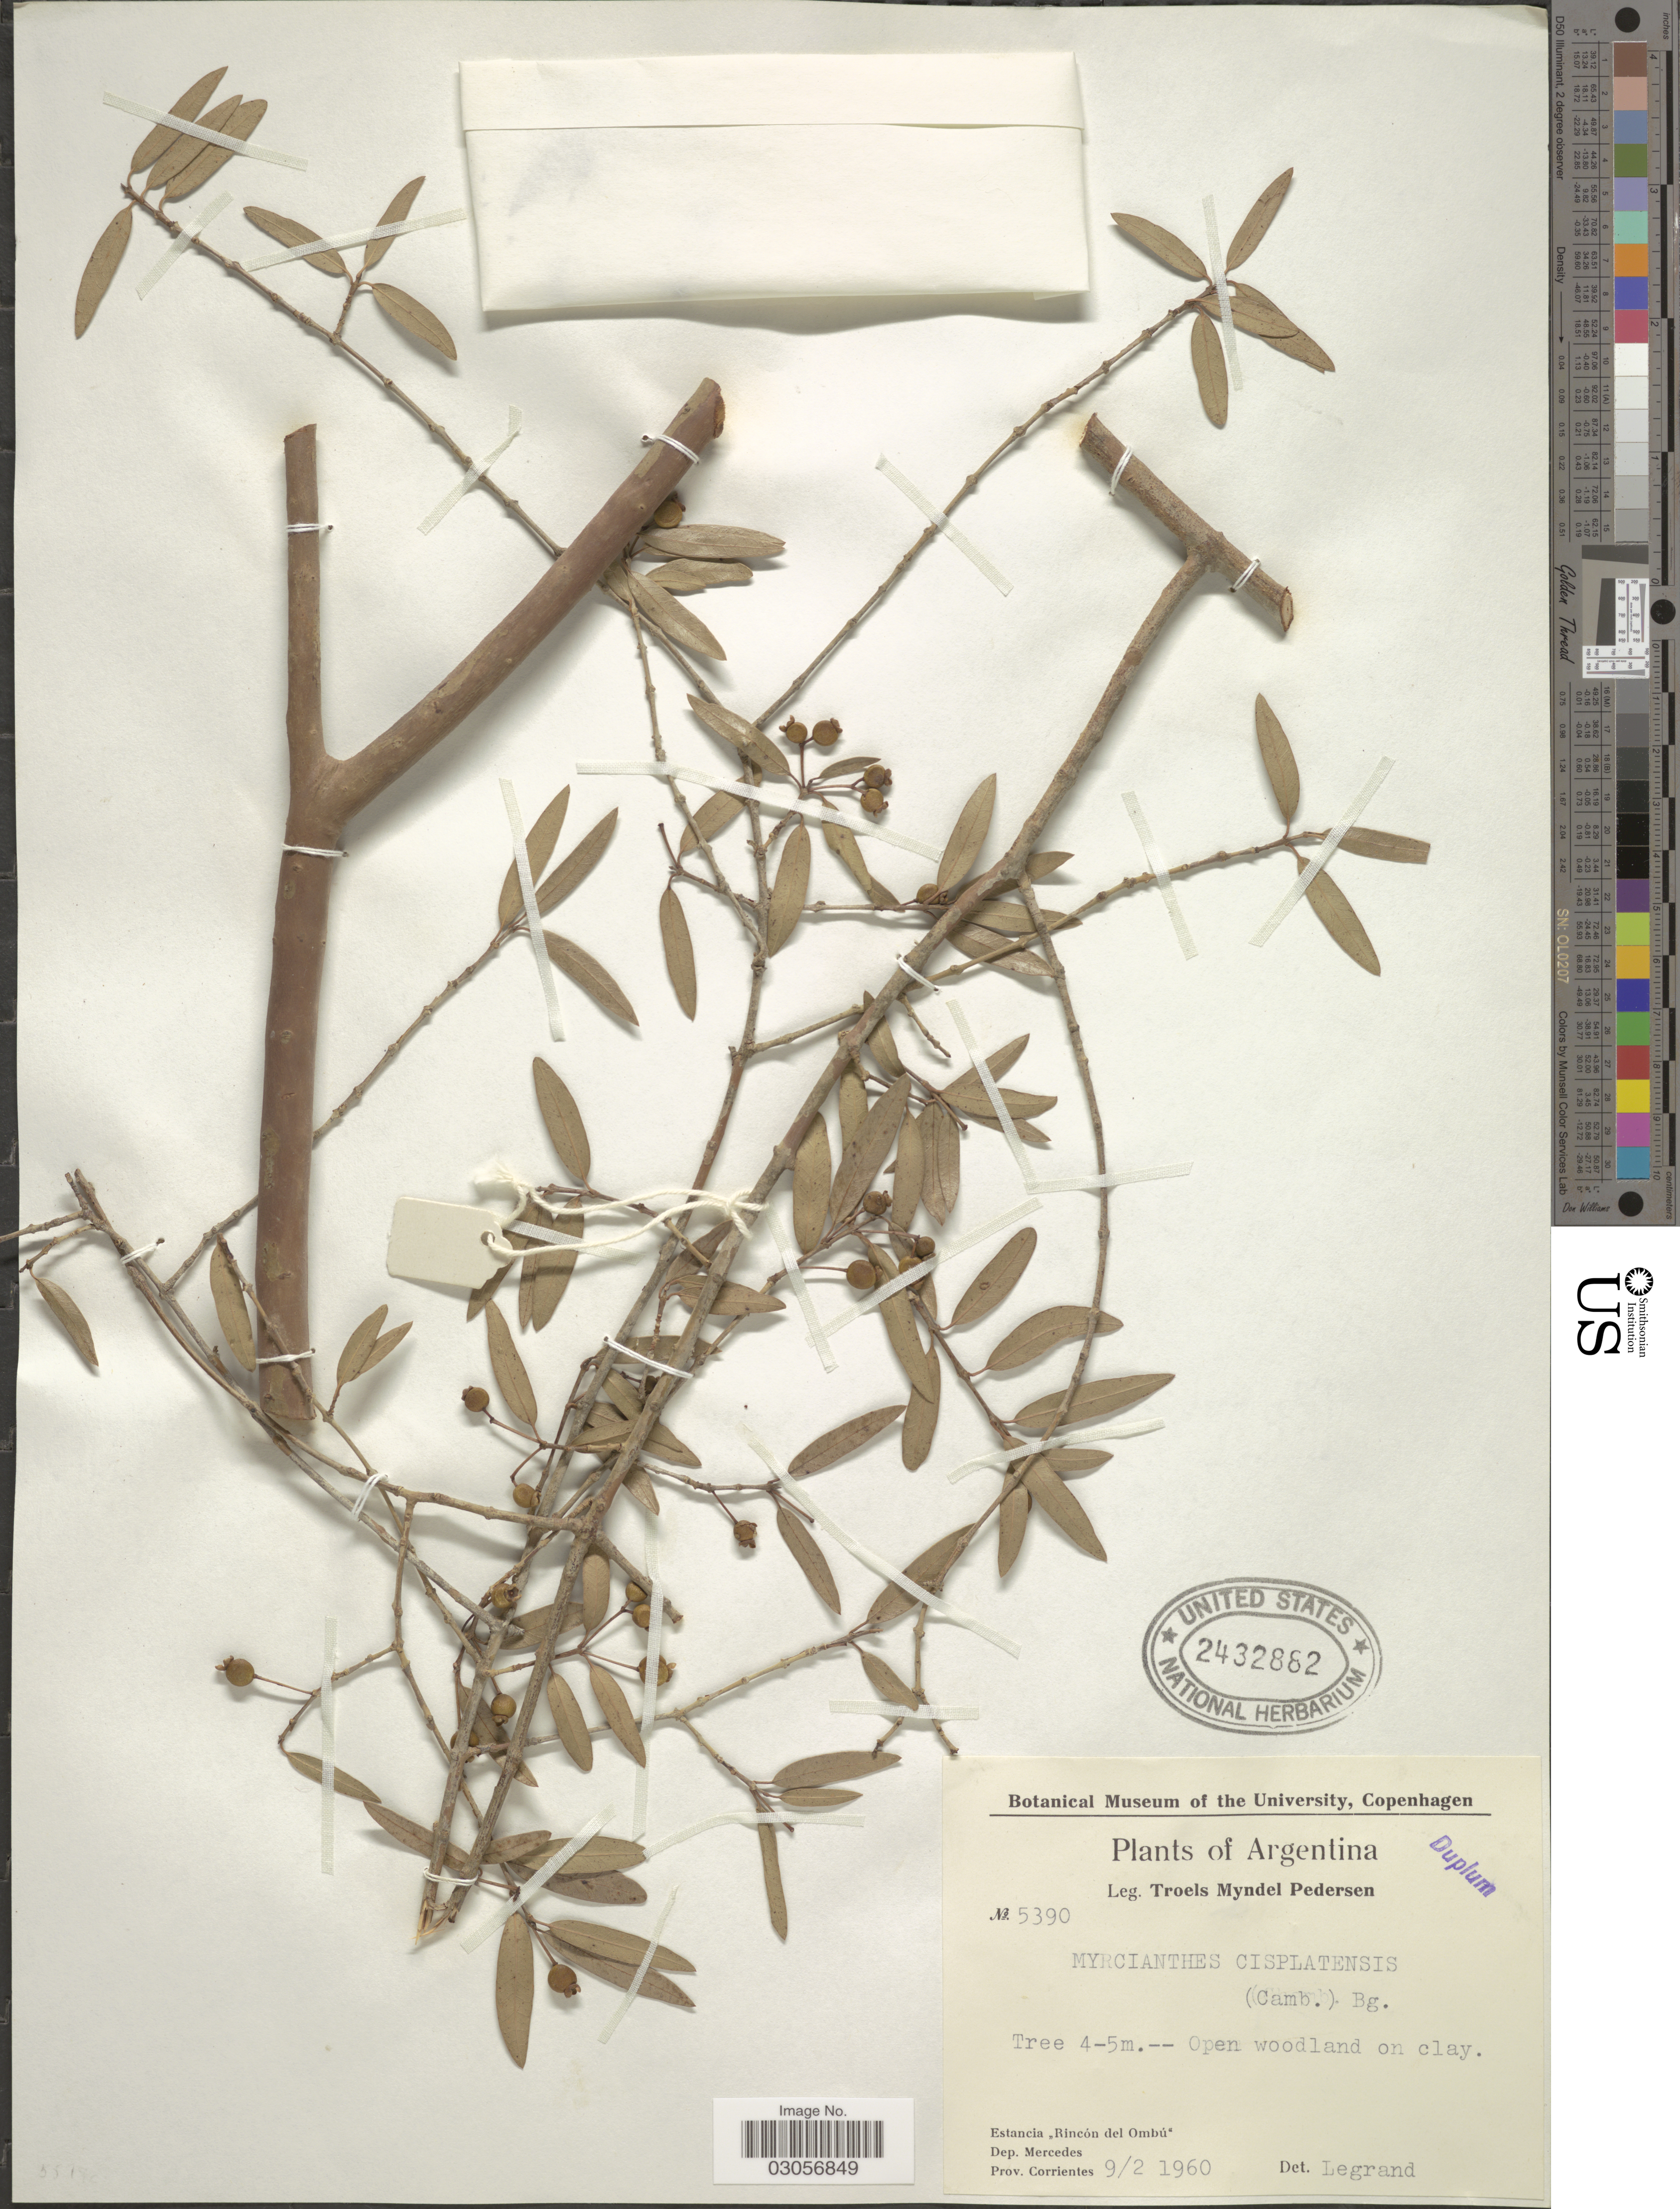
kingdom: Plantae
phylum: Tracheophyta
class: Magnoliopsida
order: Myrtales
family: Myrtaceae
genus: Myrcianthes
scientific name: Myrcianthes cisplatensis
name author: (Cambess.) O. Berg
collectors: T. Pederson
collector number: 5390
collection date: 1960-02-09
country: Argentina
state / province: Corrientes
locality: Estancia "Rincón del Ombú", Dep. Mercedes, Prov. Corrientes.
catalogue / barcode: US 2432882